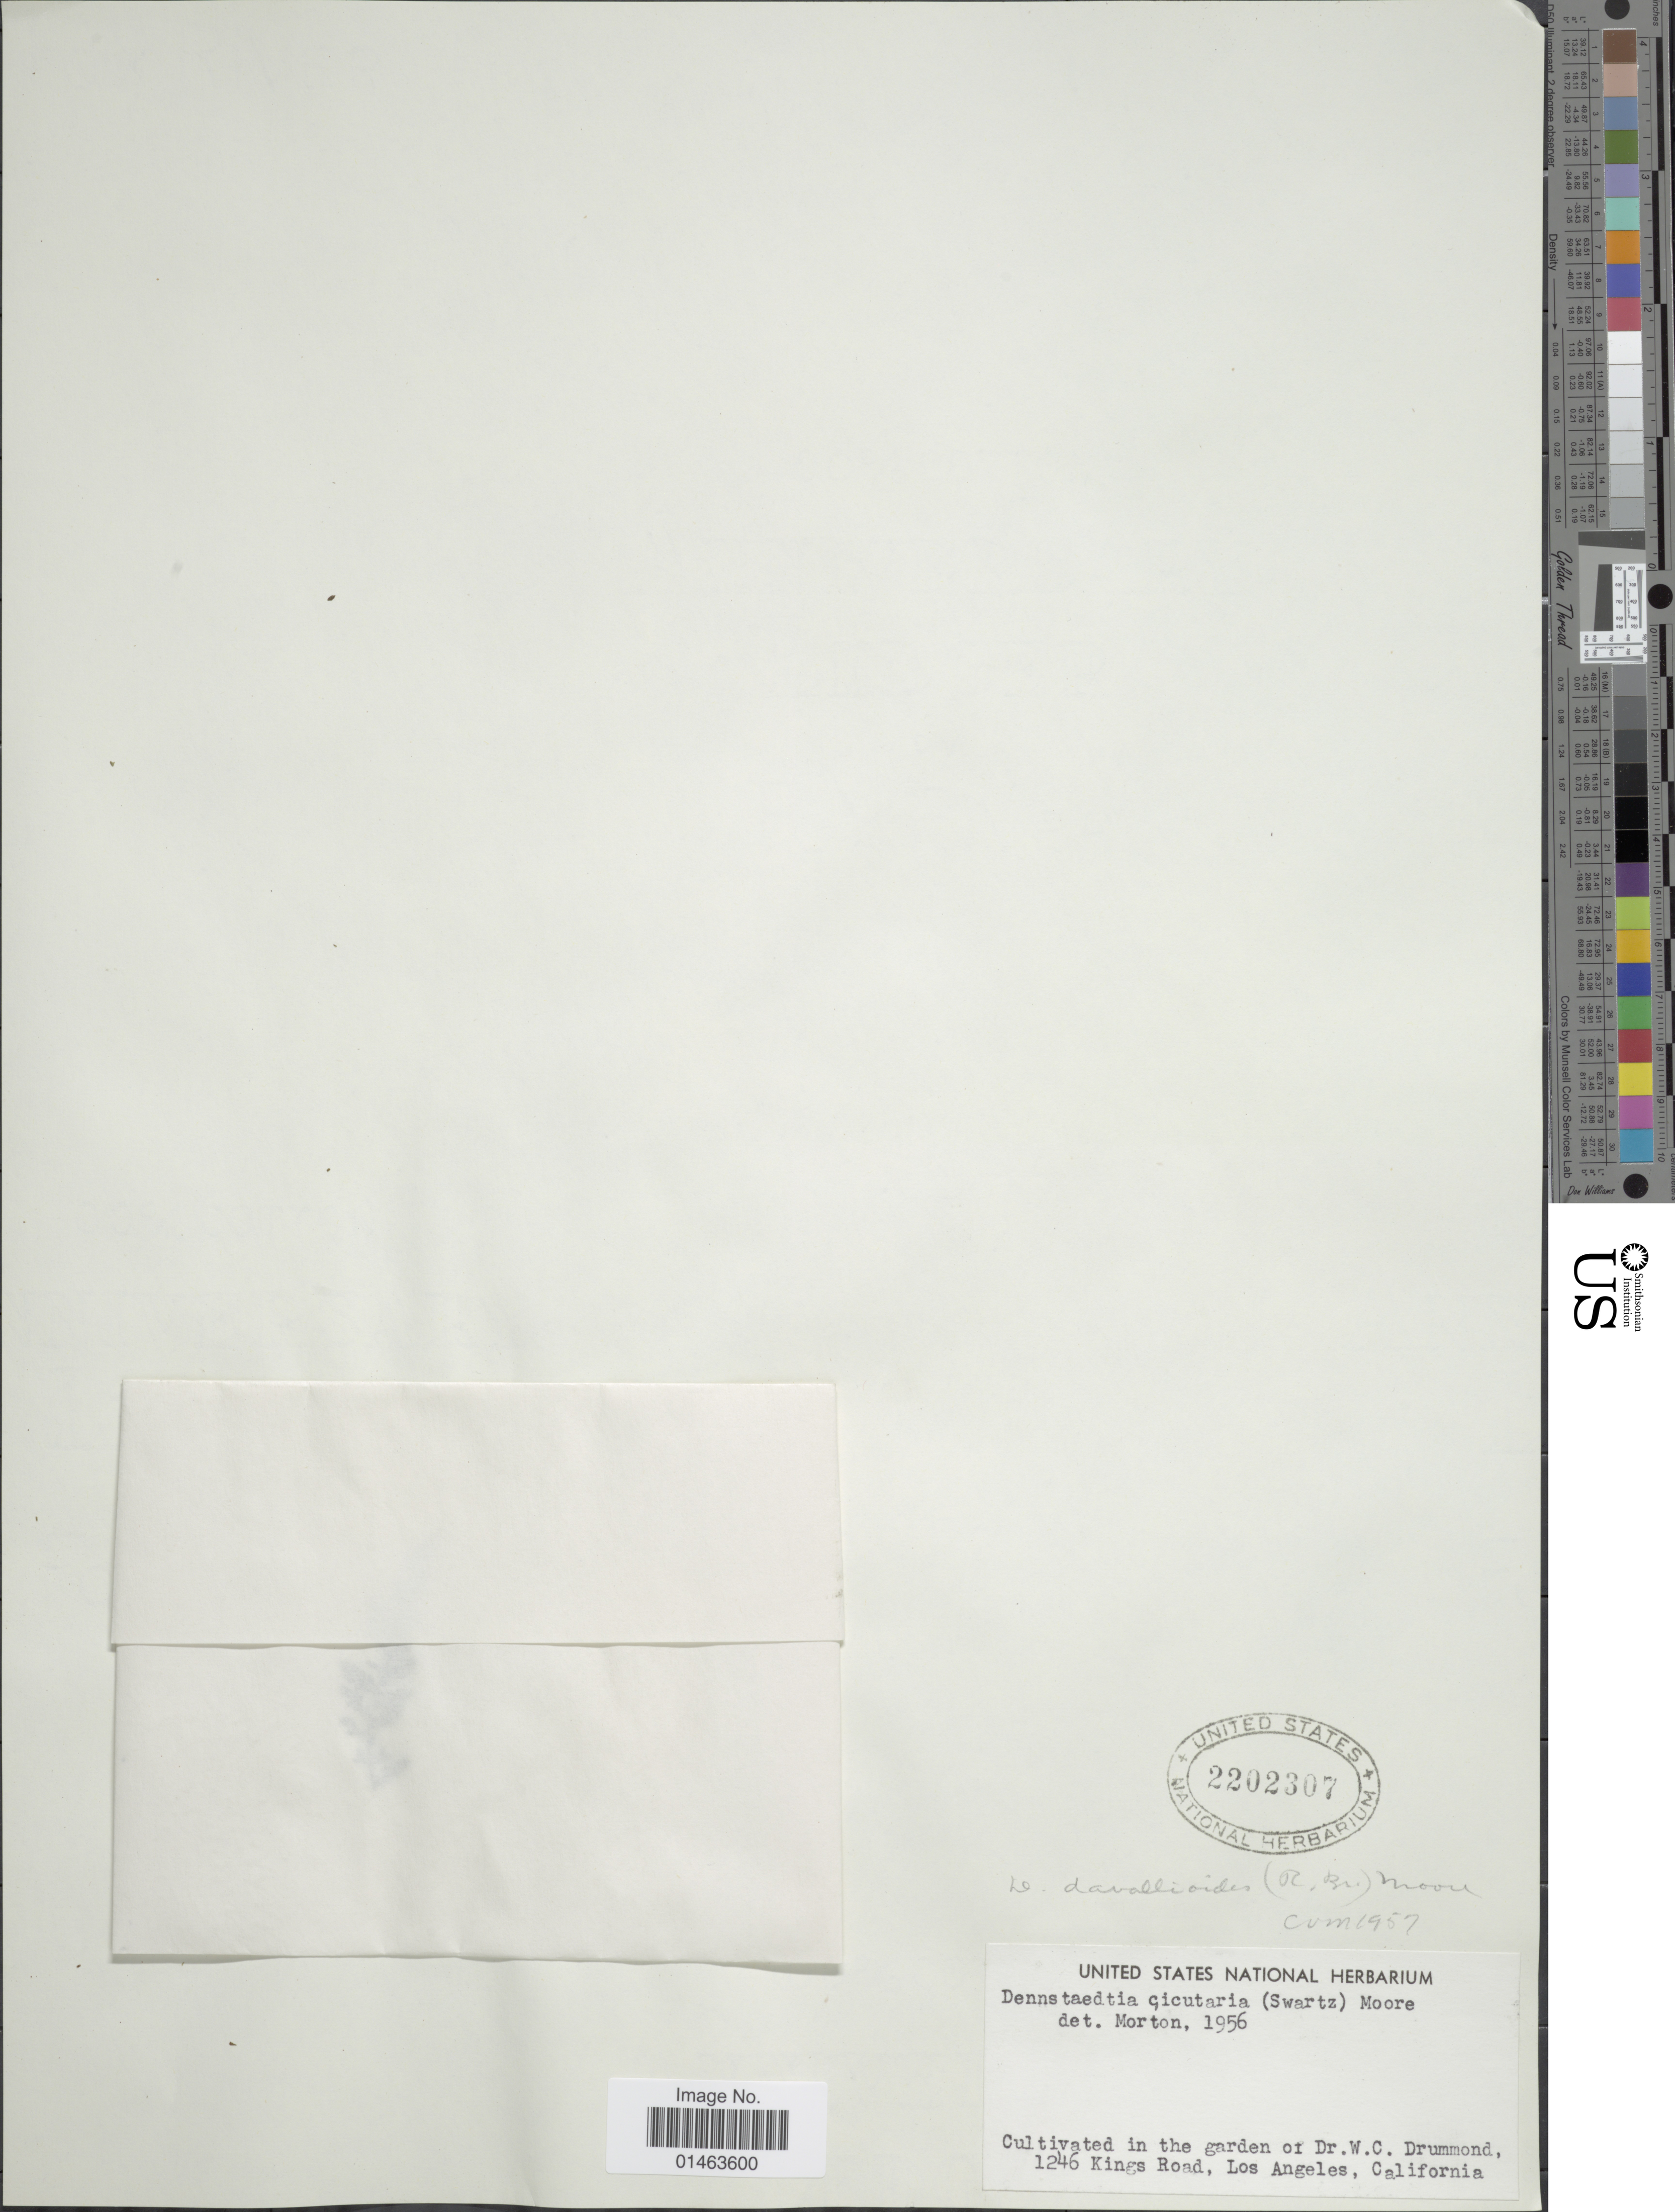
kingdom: Plantae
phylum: Tracheophyta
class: Polypodiopsida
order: Polypodiales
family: Dennstaedtiaceae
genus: Dennstaedtia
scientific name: Dennstaedtia davallioides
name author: (R. Br.) T. Moore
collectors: W. Drummond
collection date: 1956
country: United States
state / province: California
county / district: Los Angeles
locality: In the garden of Dr. W.C. Drummond, 1246 Kings Road, Los Angeles, California.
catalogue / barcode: US 2202307